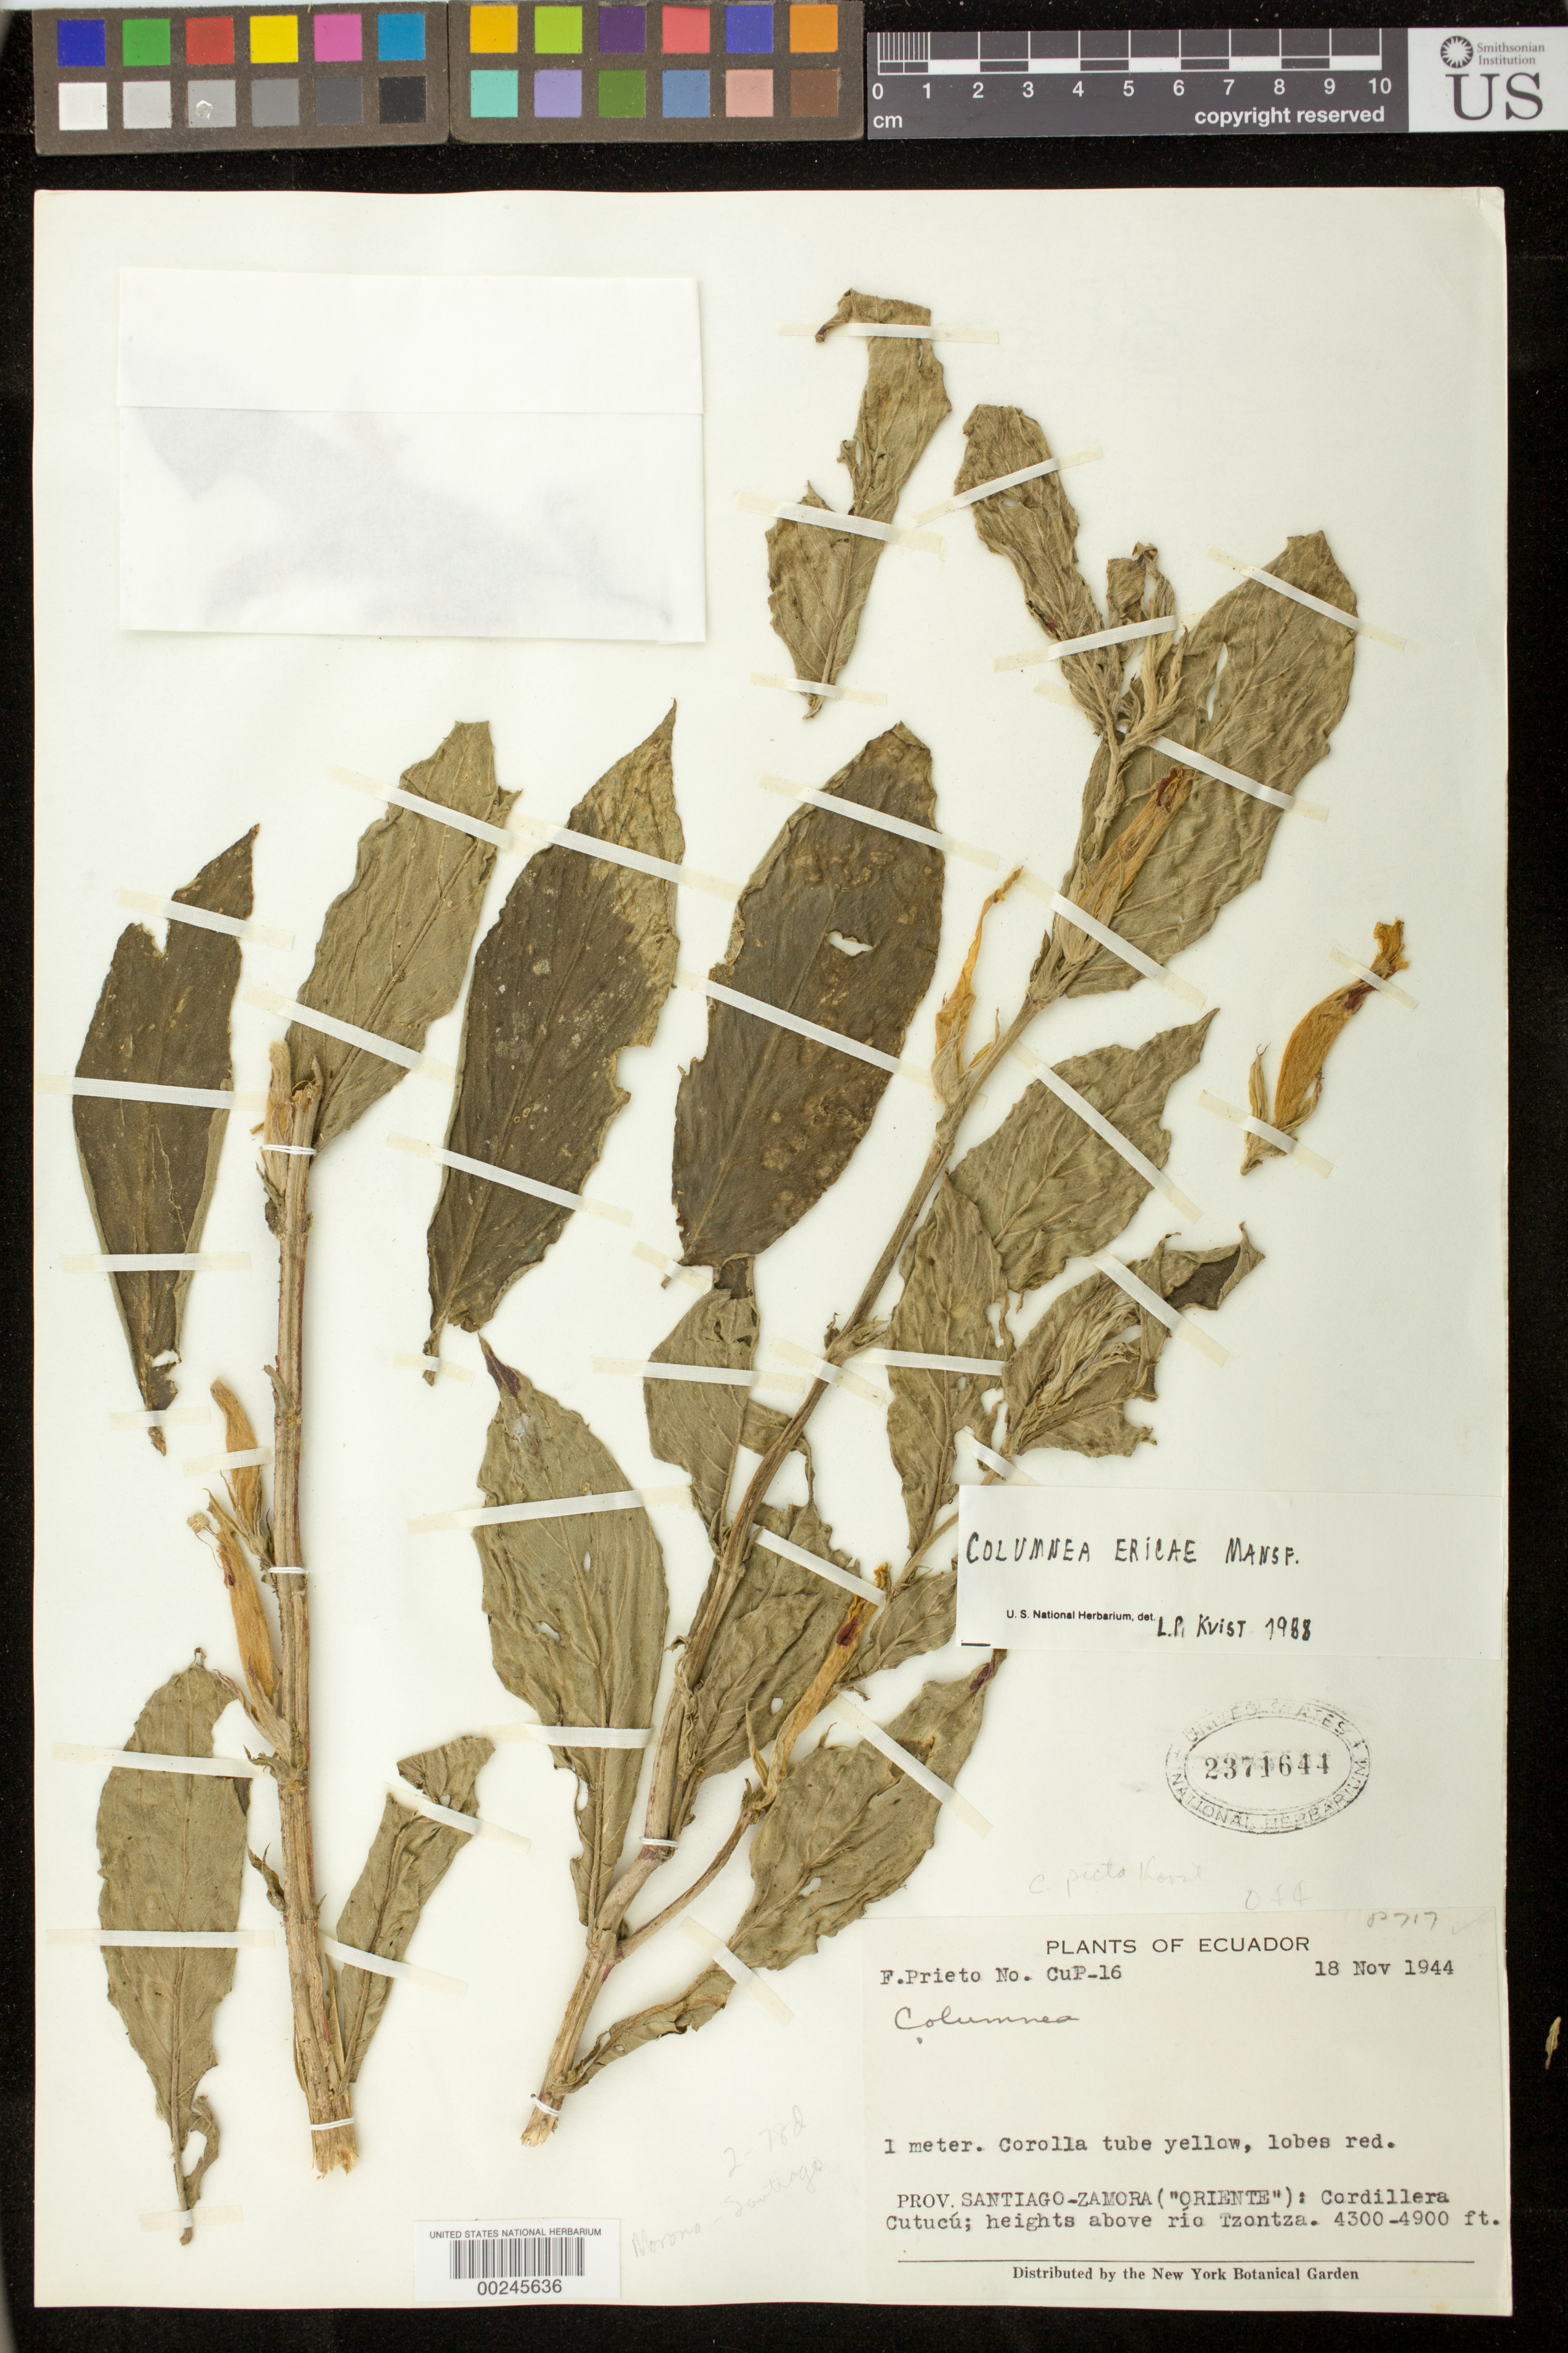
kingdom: Plantae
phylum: Tracheophyta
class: Magnoliopsida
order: Lamiales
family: Gesneriaceae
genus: Columnea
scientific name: Columnea ericae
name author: Mansf.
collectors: F. Prieto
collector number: CuP- 16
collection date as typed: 18 Nov 1944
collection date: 1944-11-18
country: Ecuador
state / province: Morona-Santiago / Zamora-Chinchipe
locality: ("Oriente"), Cordillera Cutucu, Heights above Rio Tzontza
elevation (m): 1311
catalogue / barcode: US 2371644